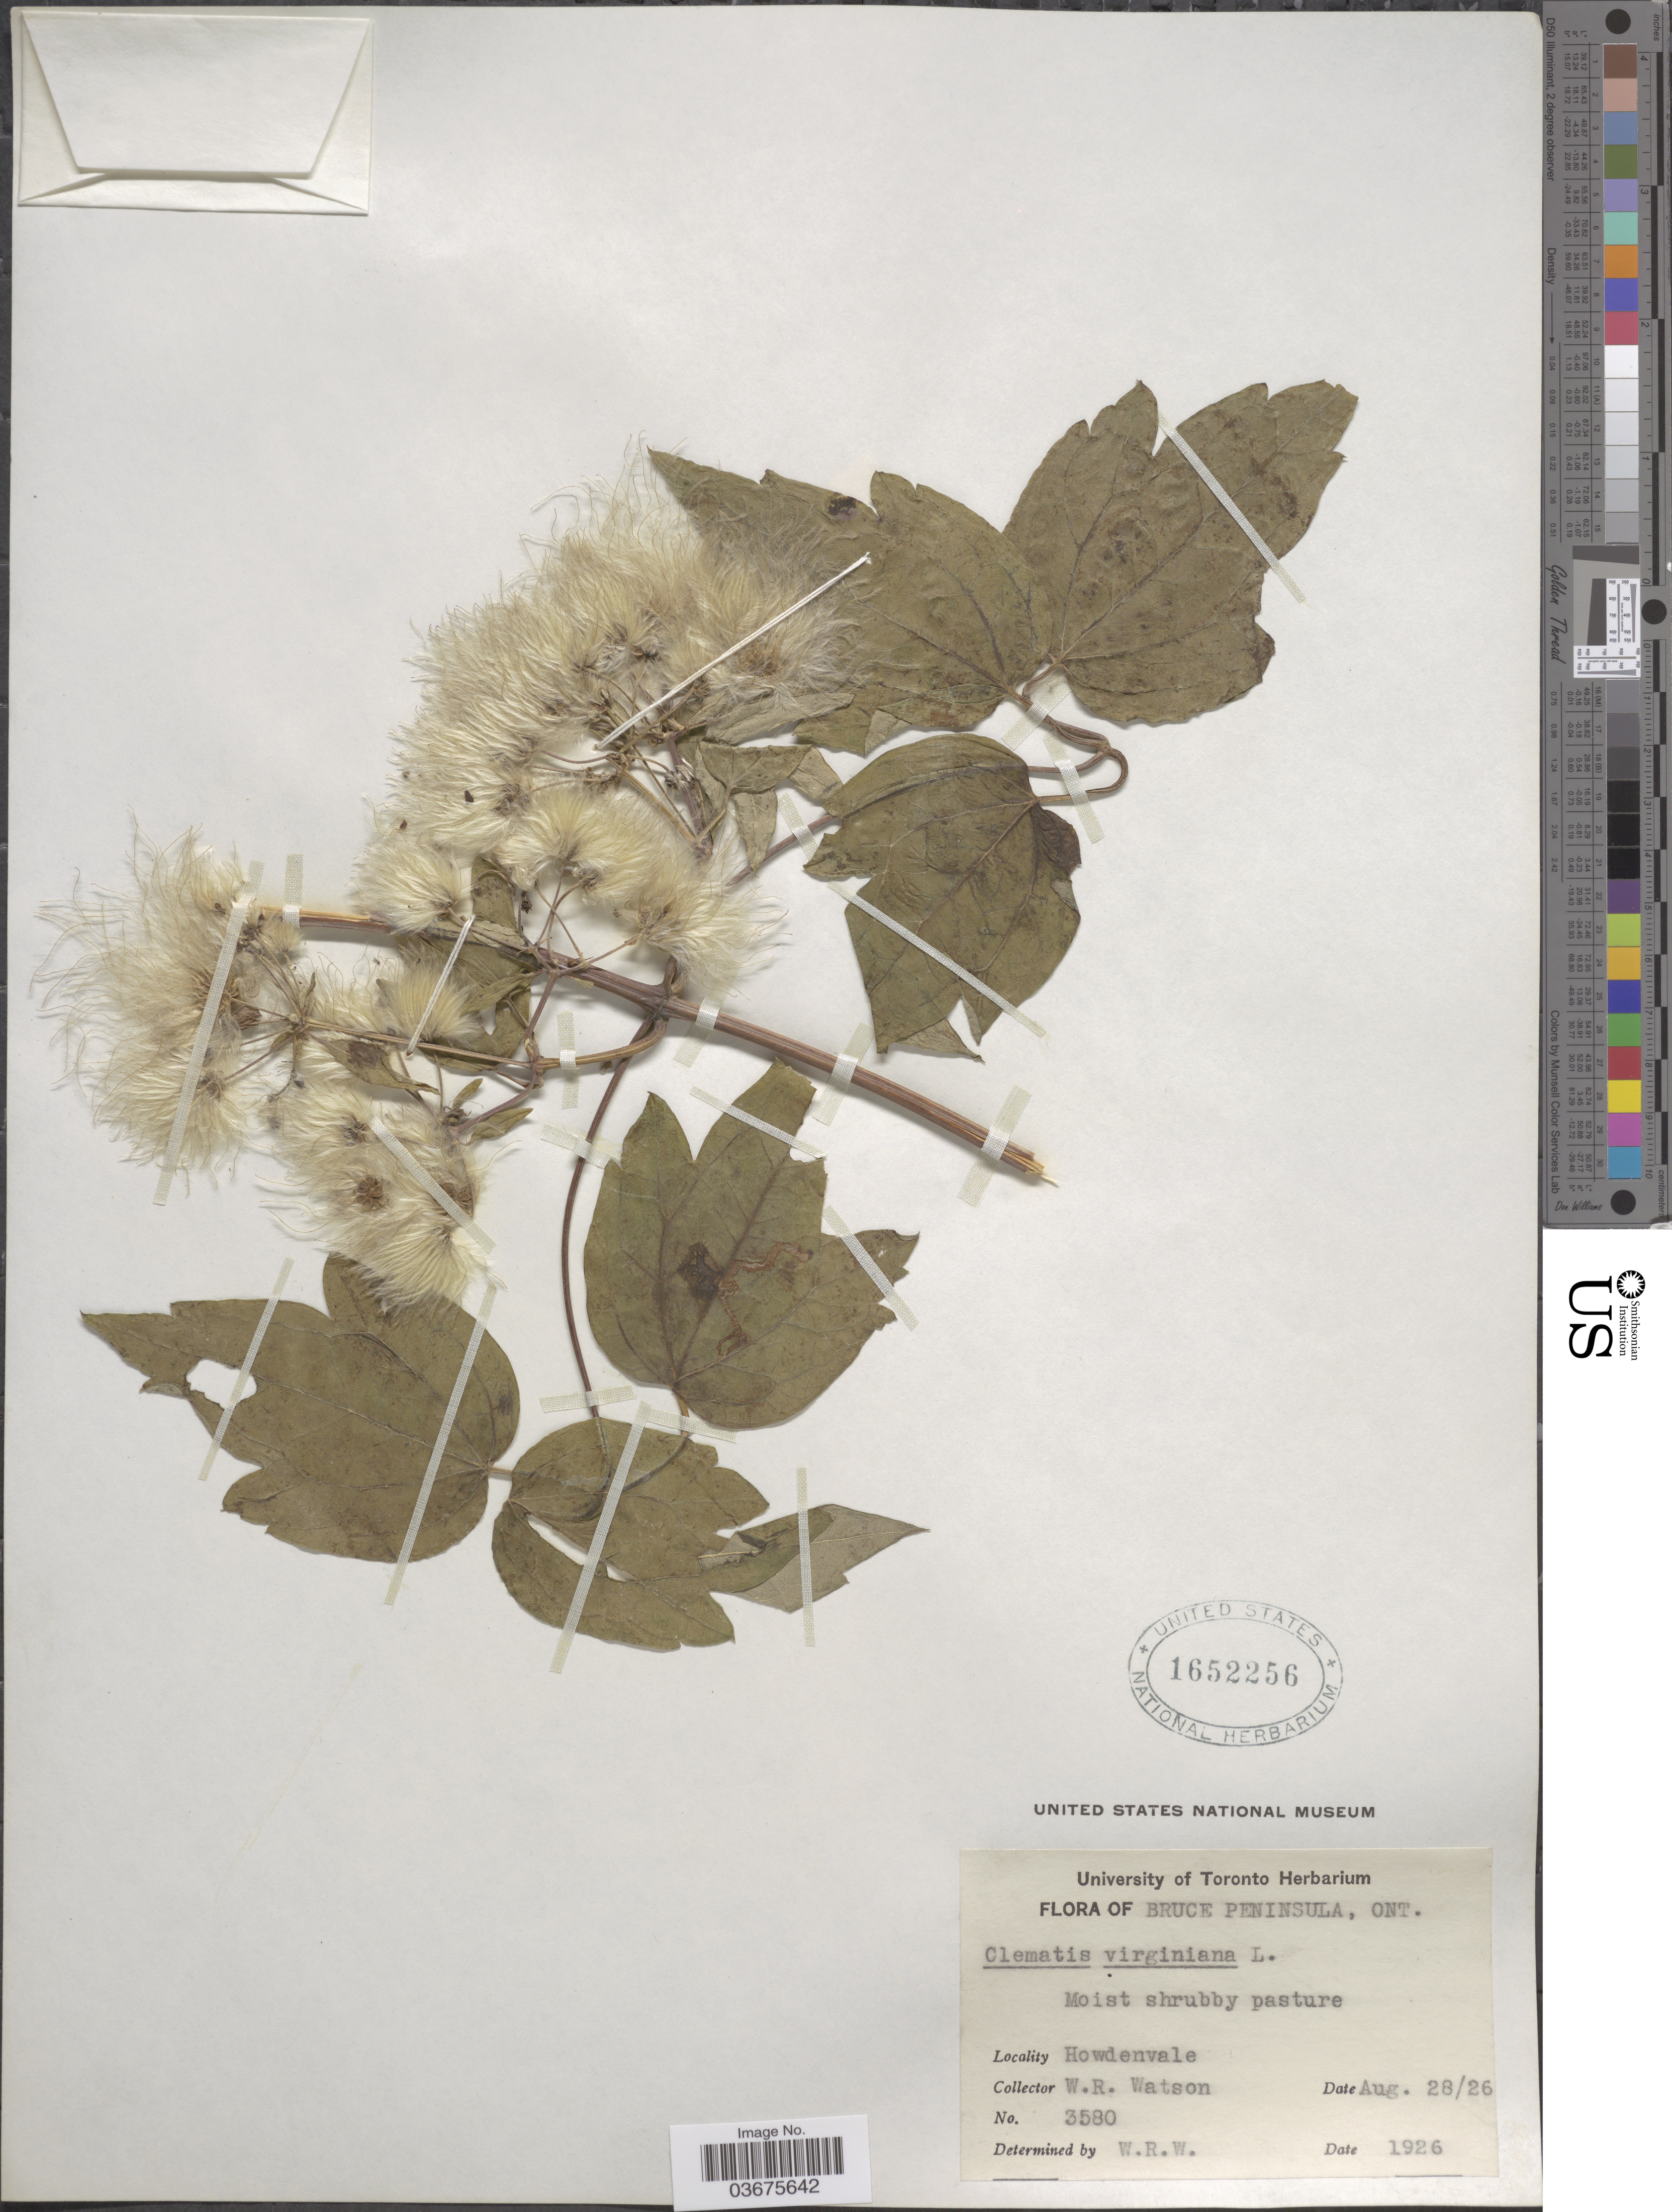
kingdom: Plantae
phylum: Tracheophyta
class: Magnoliopsida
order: Ranunculales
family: Ranunculaceae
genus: Clematis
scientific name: Clematis virginiana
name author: L.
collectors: W. R. Watson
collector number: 3580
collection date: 1926-08-28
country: Canada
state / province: Ontario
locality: Bruce Peninsula. Howdenvale.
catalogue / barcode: US 1652256